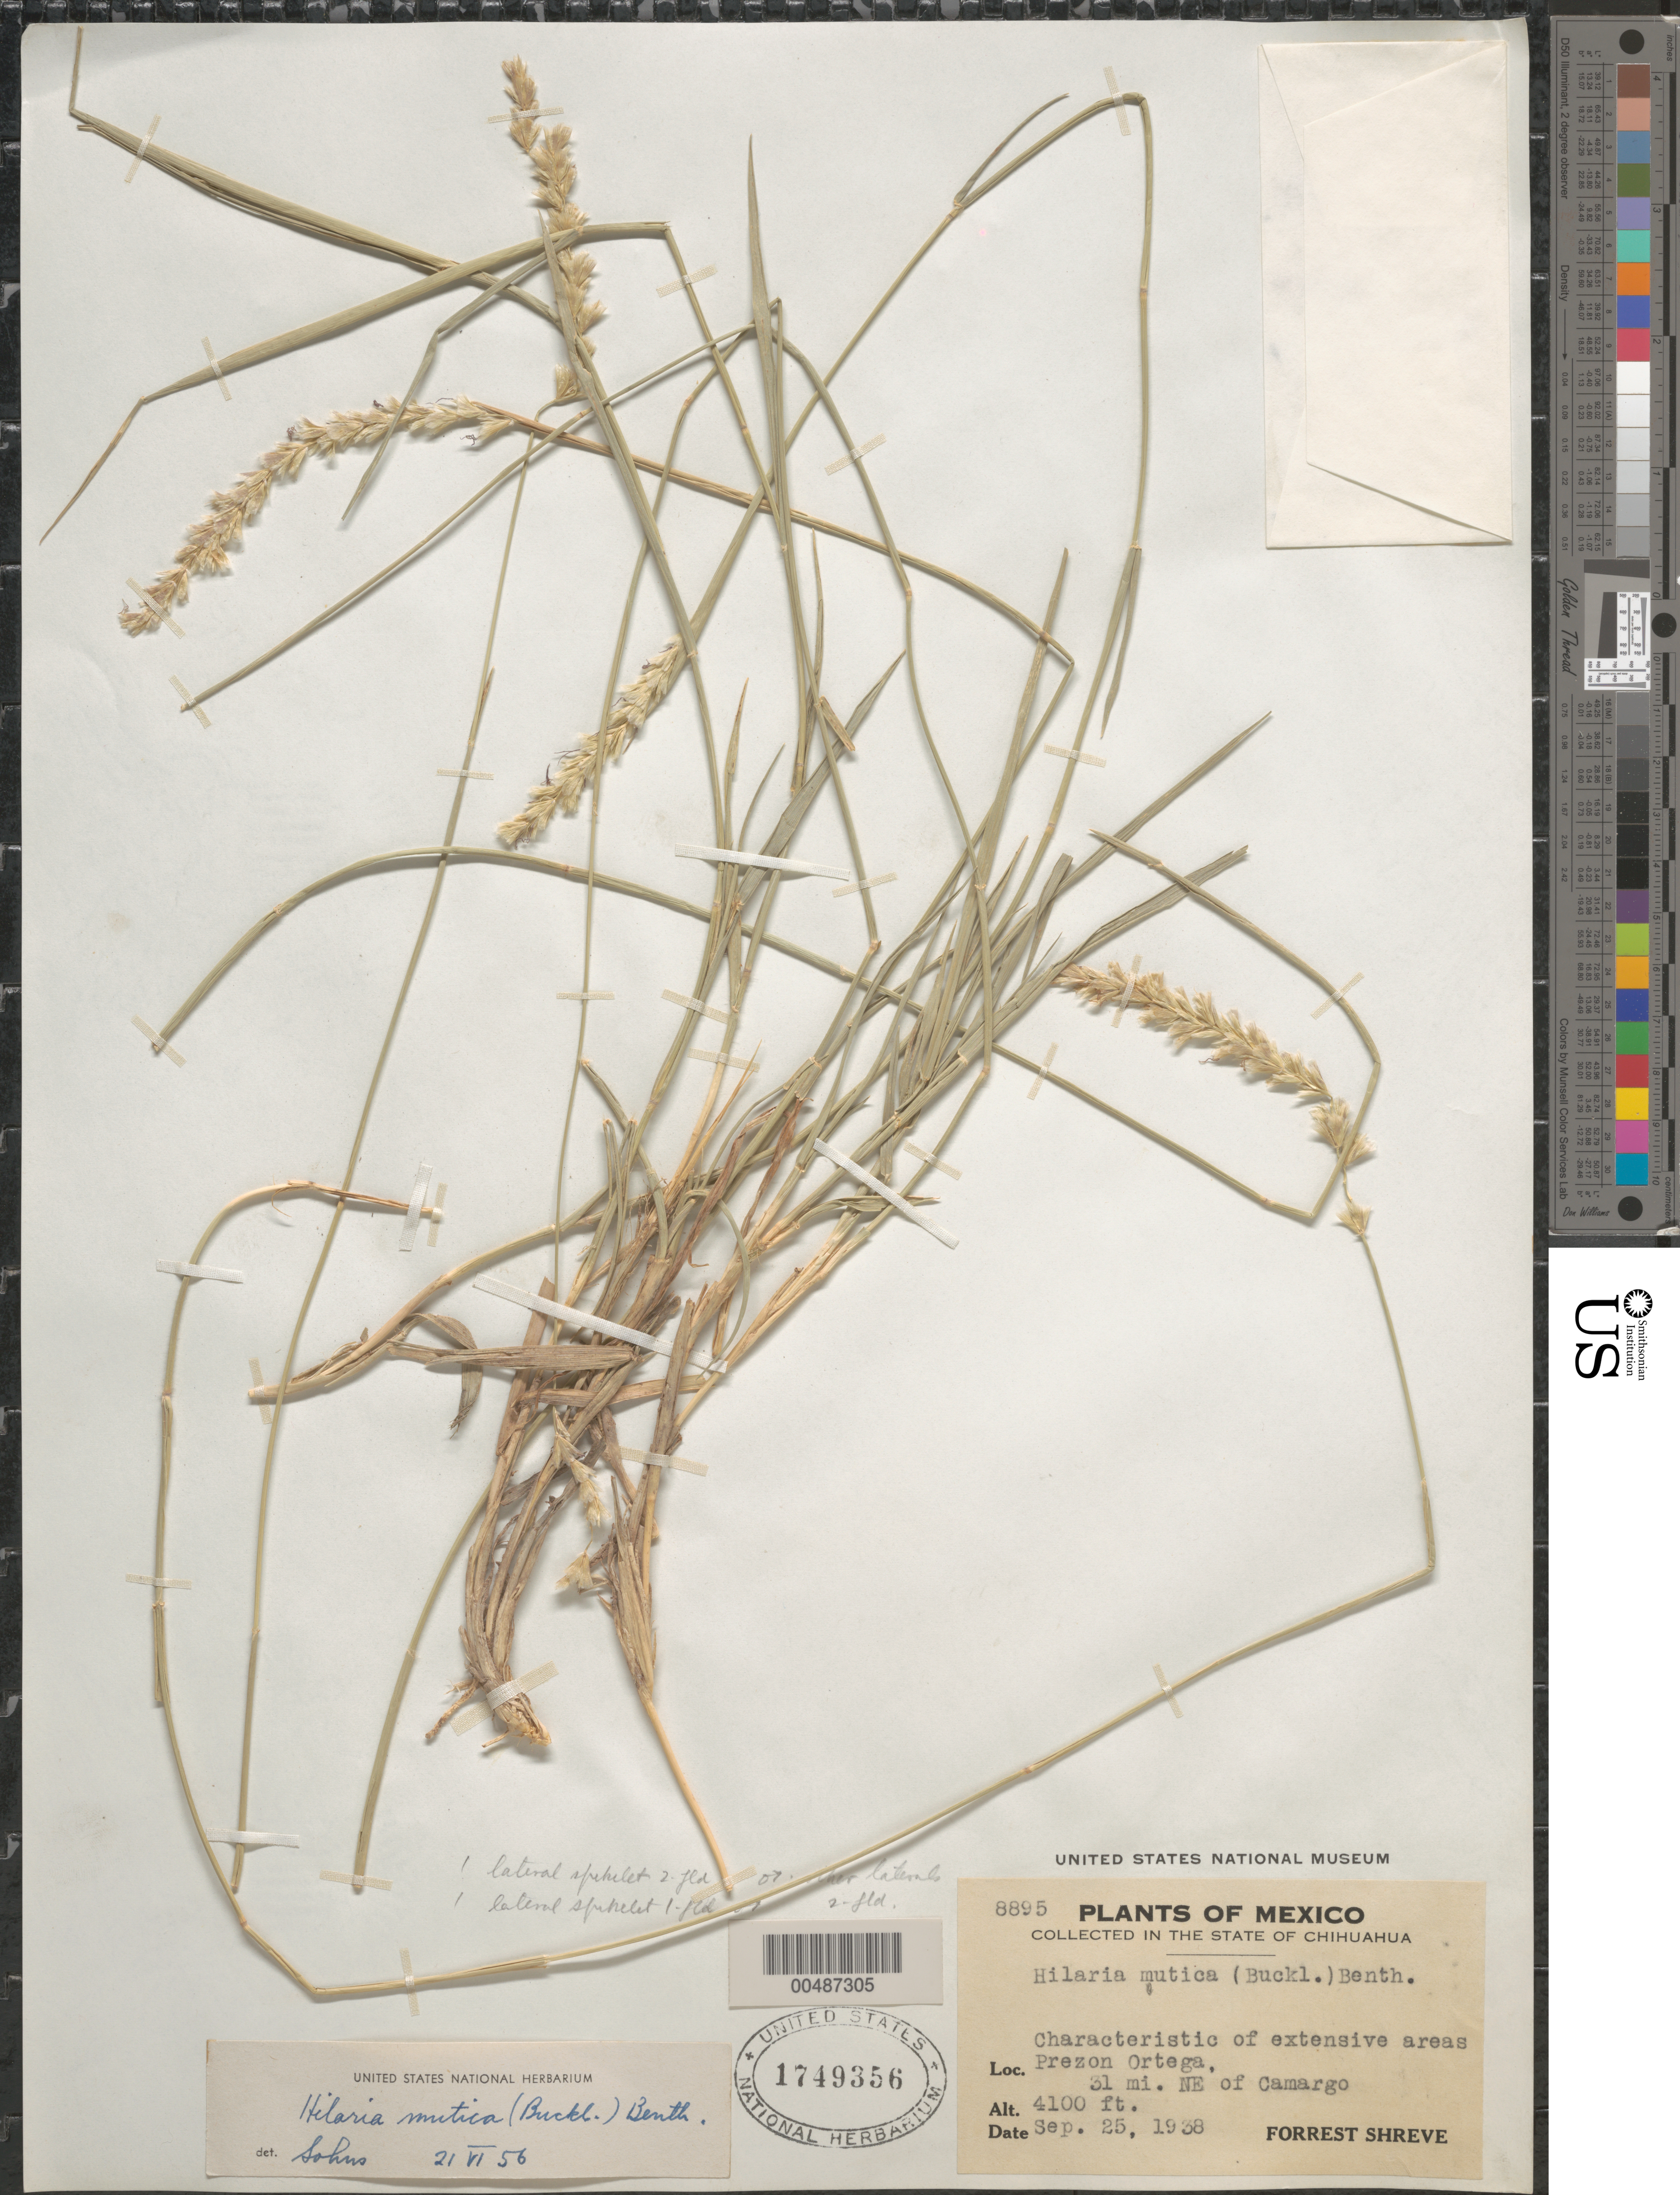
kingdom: Plantae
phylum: Tracheophyta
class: Liliopsida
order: Poales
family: Poaceae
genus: Hilaria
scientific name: Hilaria mutica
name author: (Buckley) Benth.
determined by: Sohns, E. R.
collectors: F. Shreve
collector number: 8895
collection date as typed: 25 Sep 1938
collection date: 1938-09-25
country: Mexico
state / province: Chihuahua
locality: Prezon Ortega, 31 mi NE of Camargo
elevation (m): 1250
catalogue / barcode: US 1749356